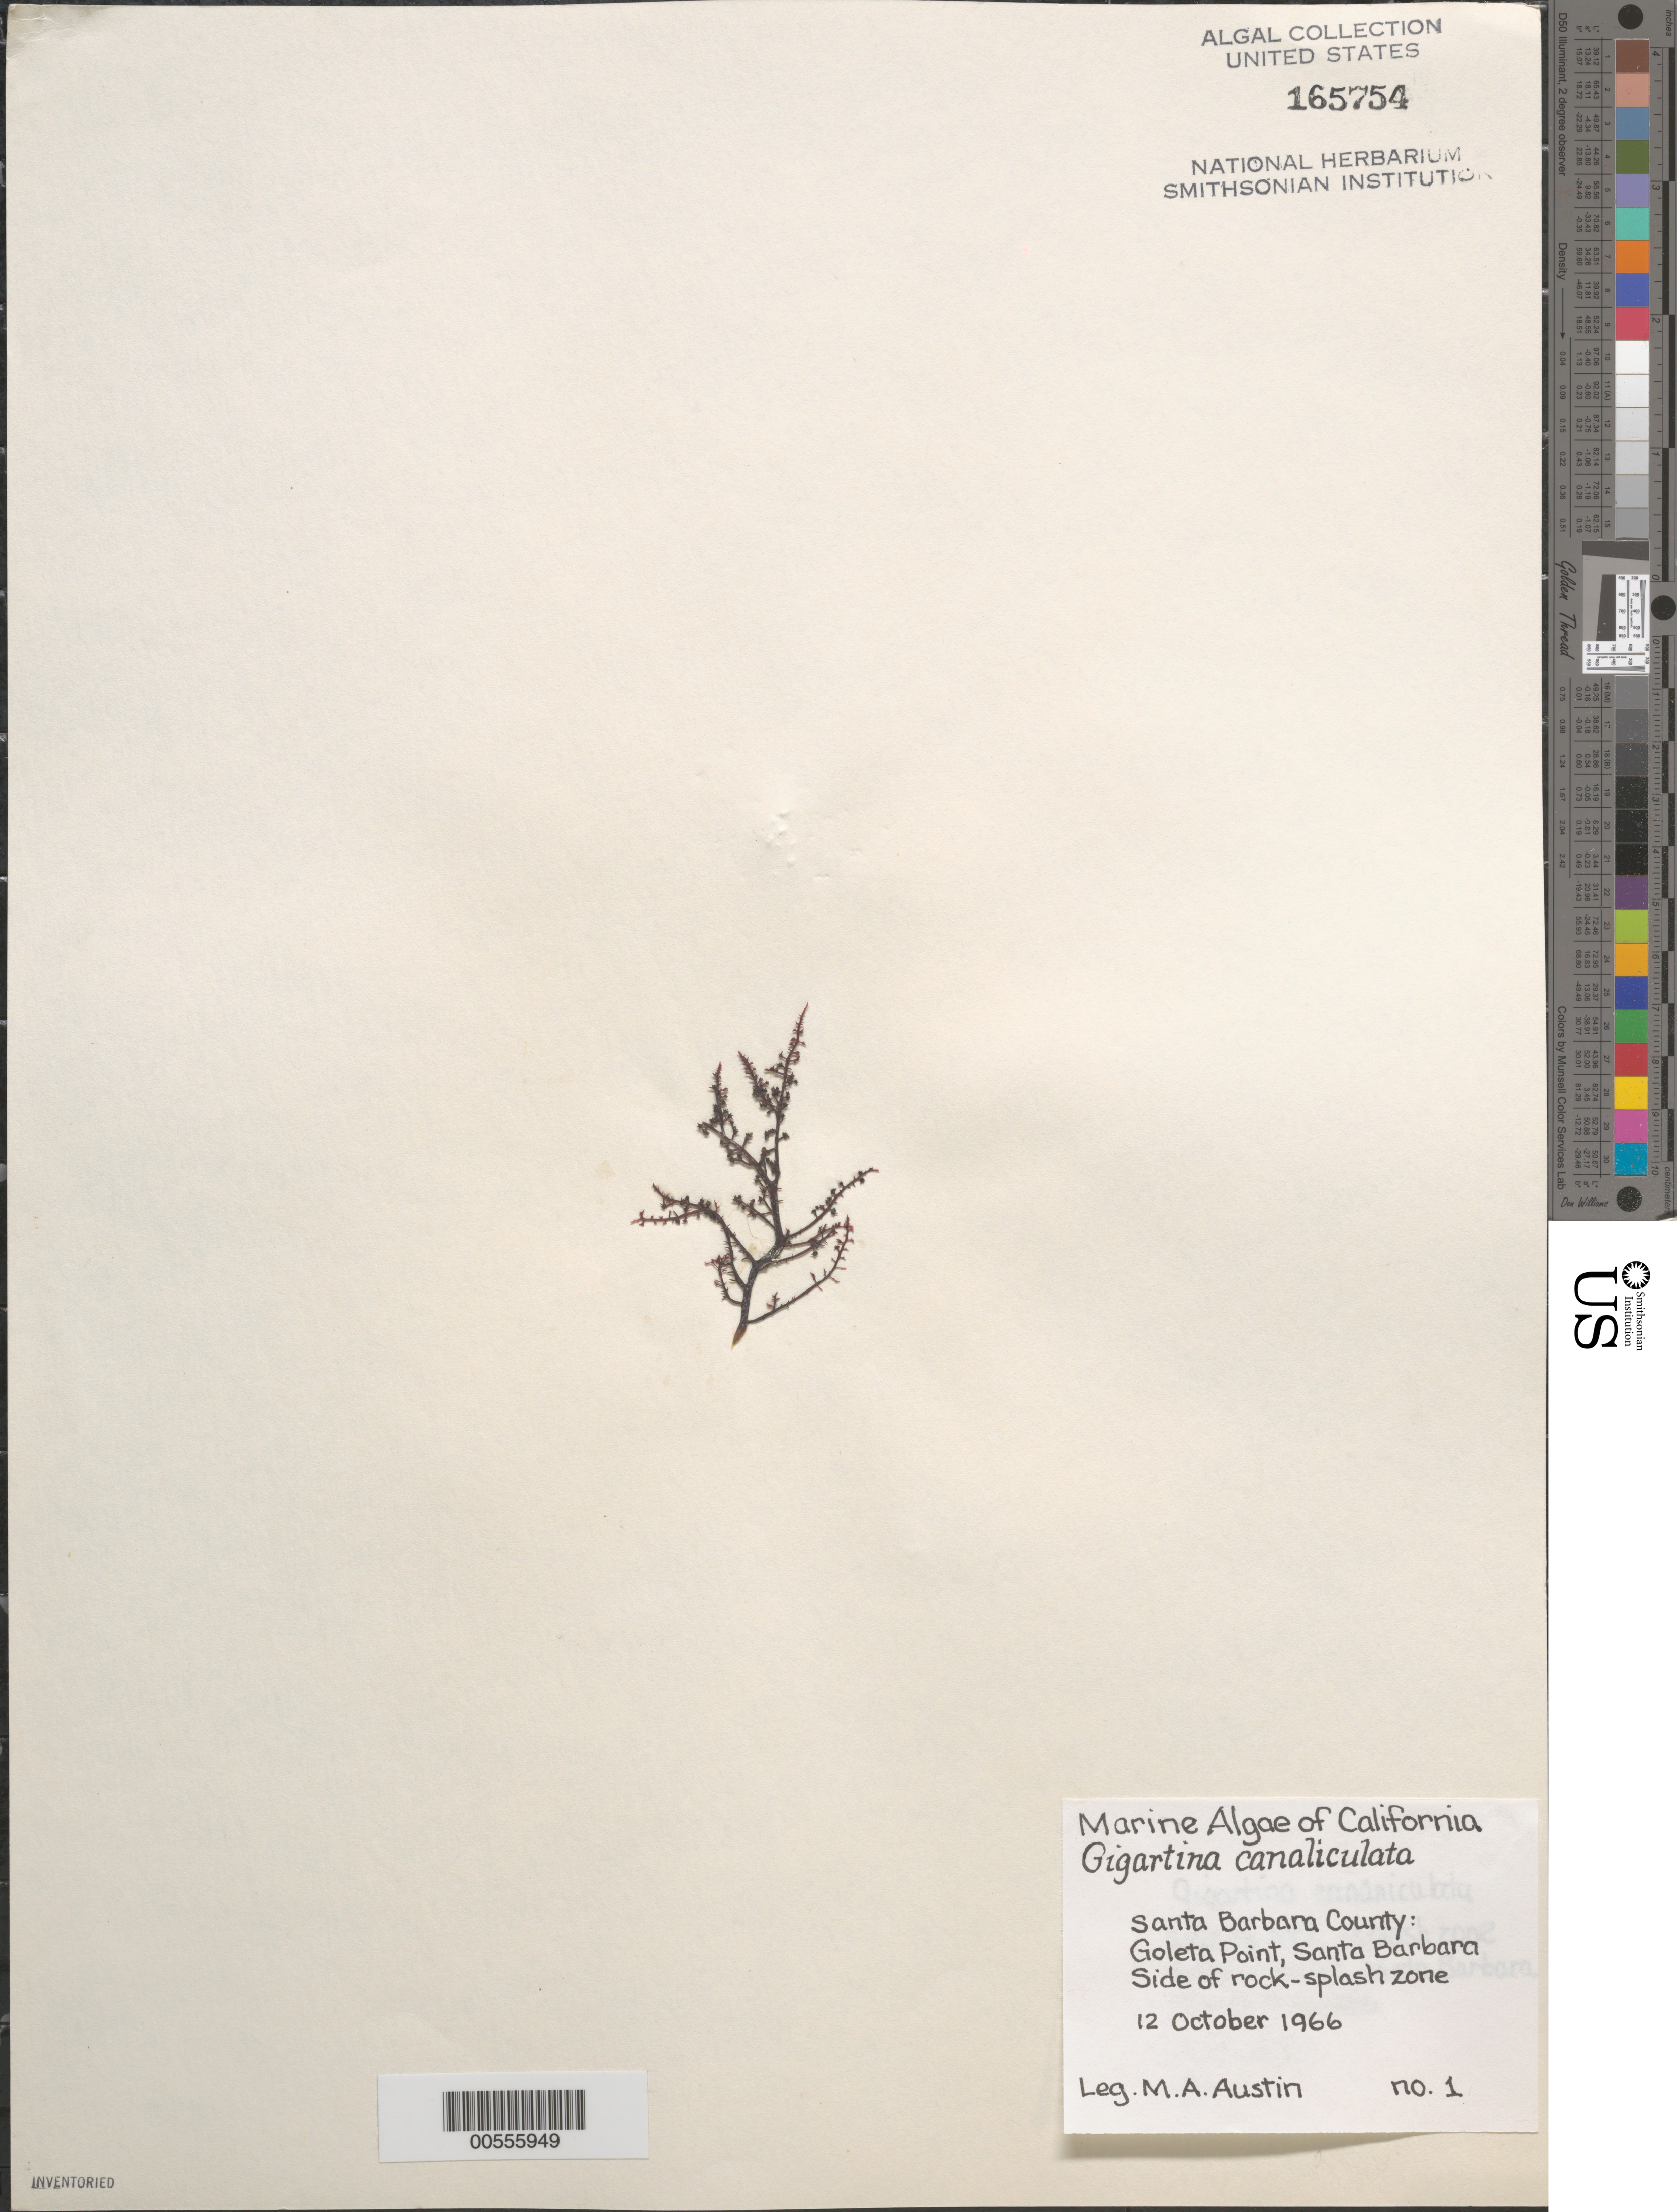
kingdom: Plantae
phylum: Rhodophyta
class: Florideophyceae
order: Gigartinales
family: Gigartinaceae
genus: Chondracanthus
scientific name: Chondracanthus canaliculatus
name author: (Harv.) Guiry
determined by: Algae name updating Project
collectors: M. Austin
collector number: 1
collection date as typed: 12 Oct 1966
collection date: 1966-10-12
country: United States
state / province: California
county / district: Santa Barbara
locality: Goleta Point, Santa Barbara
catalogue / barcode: US 165754